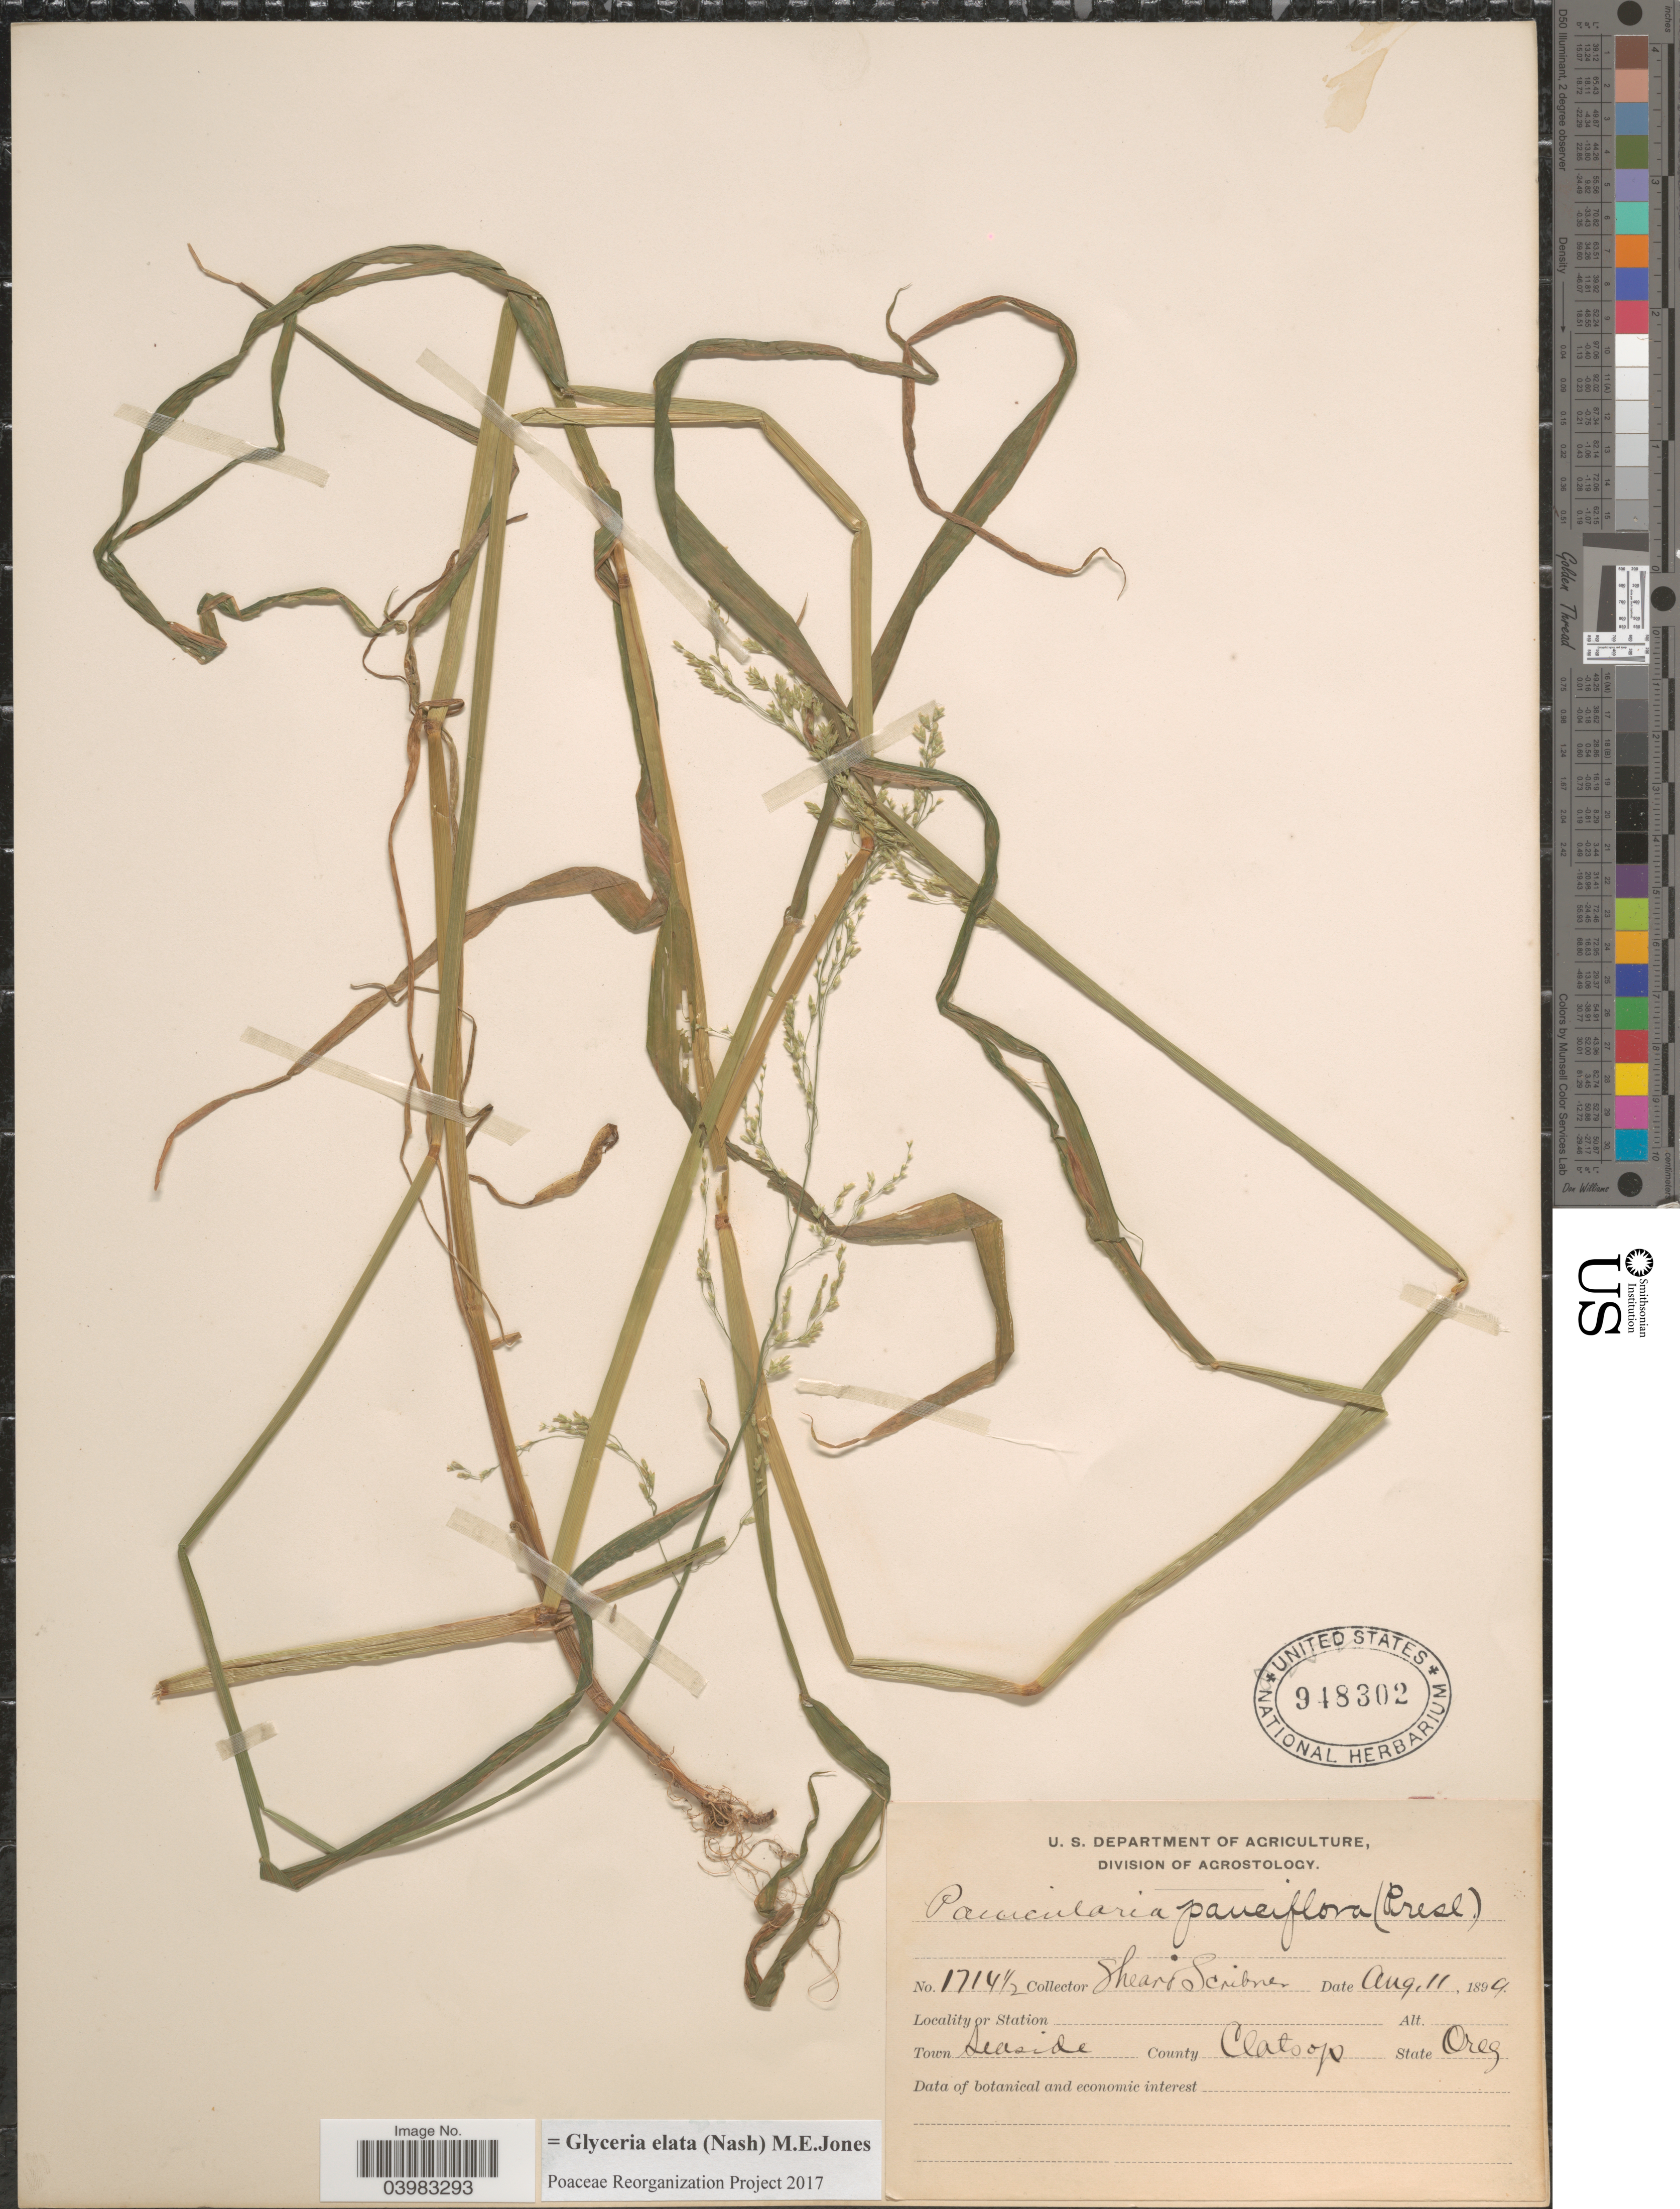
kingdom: Plantae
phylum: Tracheophyta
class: Liliopsida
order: Poales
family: Poaceae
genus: Glyceria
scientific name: Glyceria elata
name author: (Nash) M.E. Jones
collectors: -- Shear & Scribner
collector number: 1714½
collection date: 1899-08-11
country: United States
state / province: Oregon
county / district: Clatsop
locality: Town Seaside. County Clatsop.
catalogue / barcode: US 948302